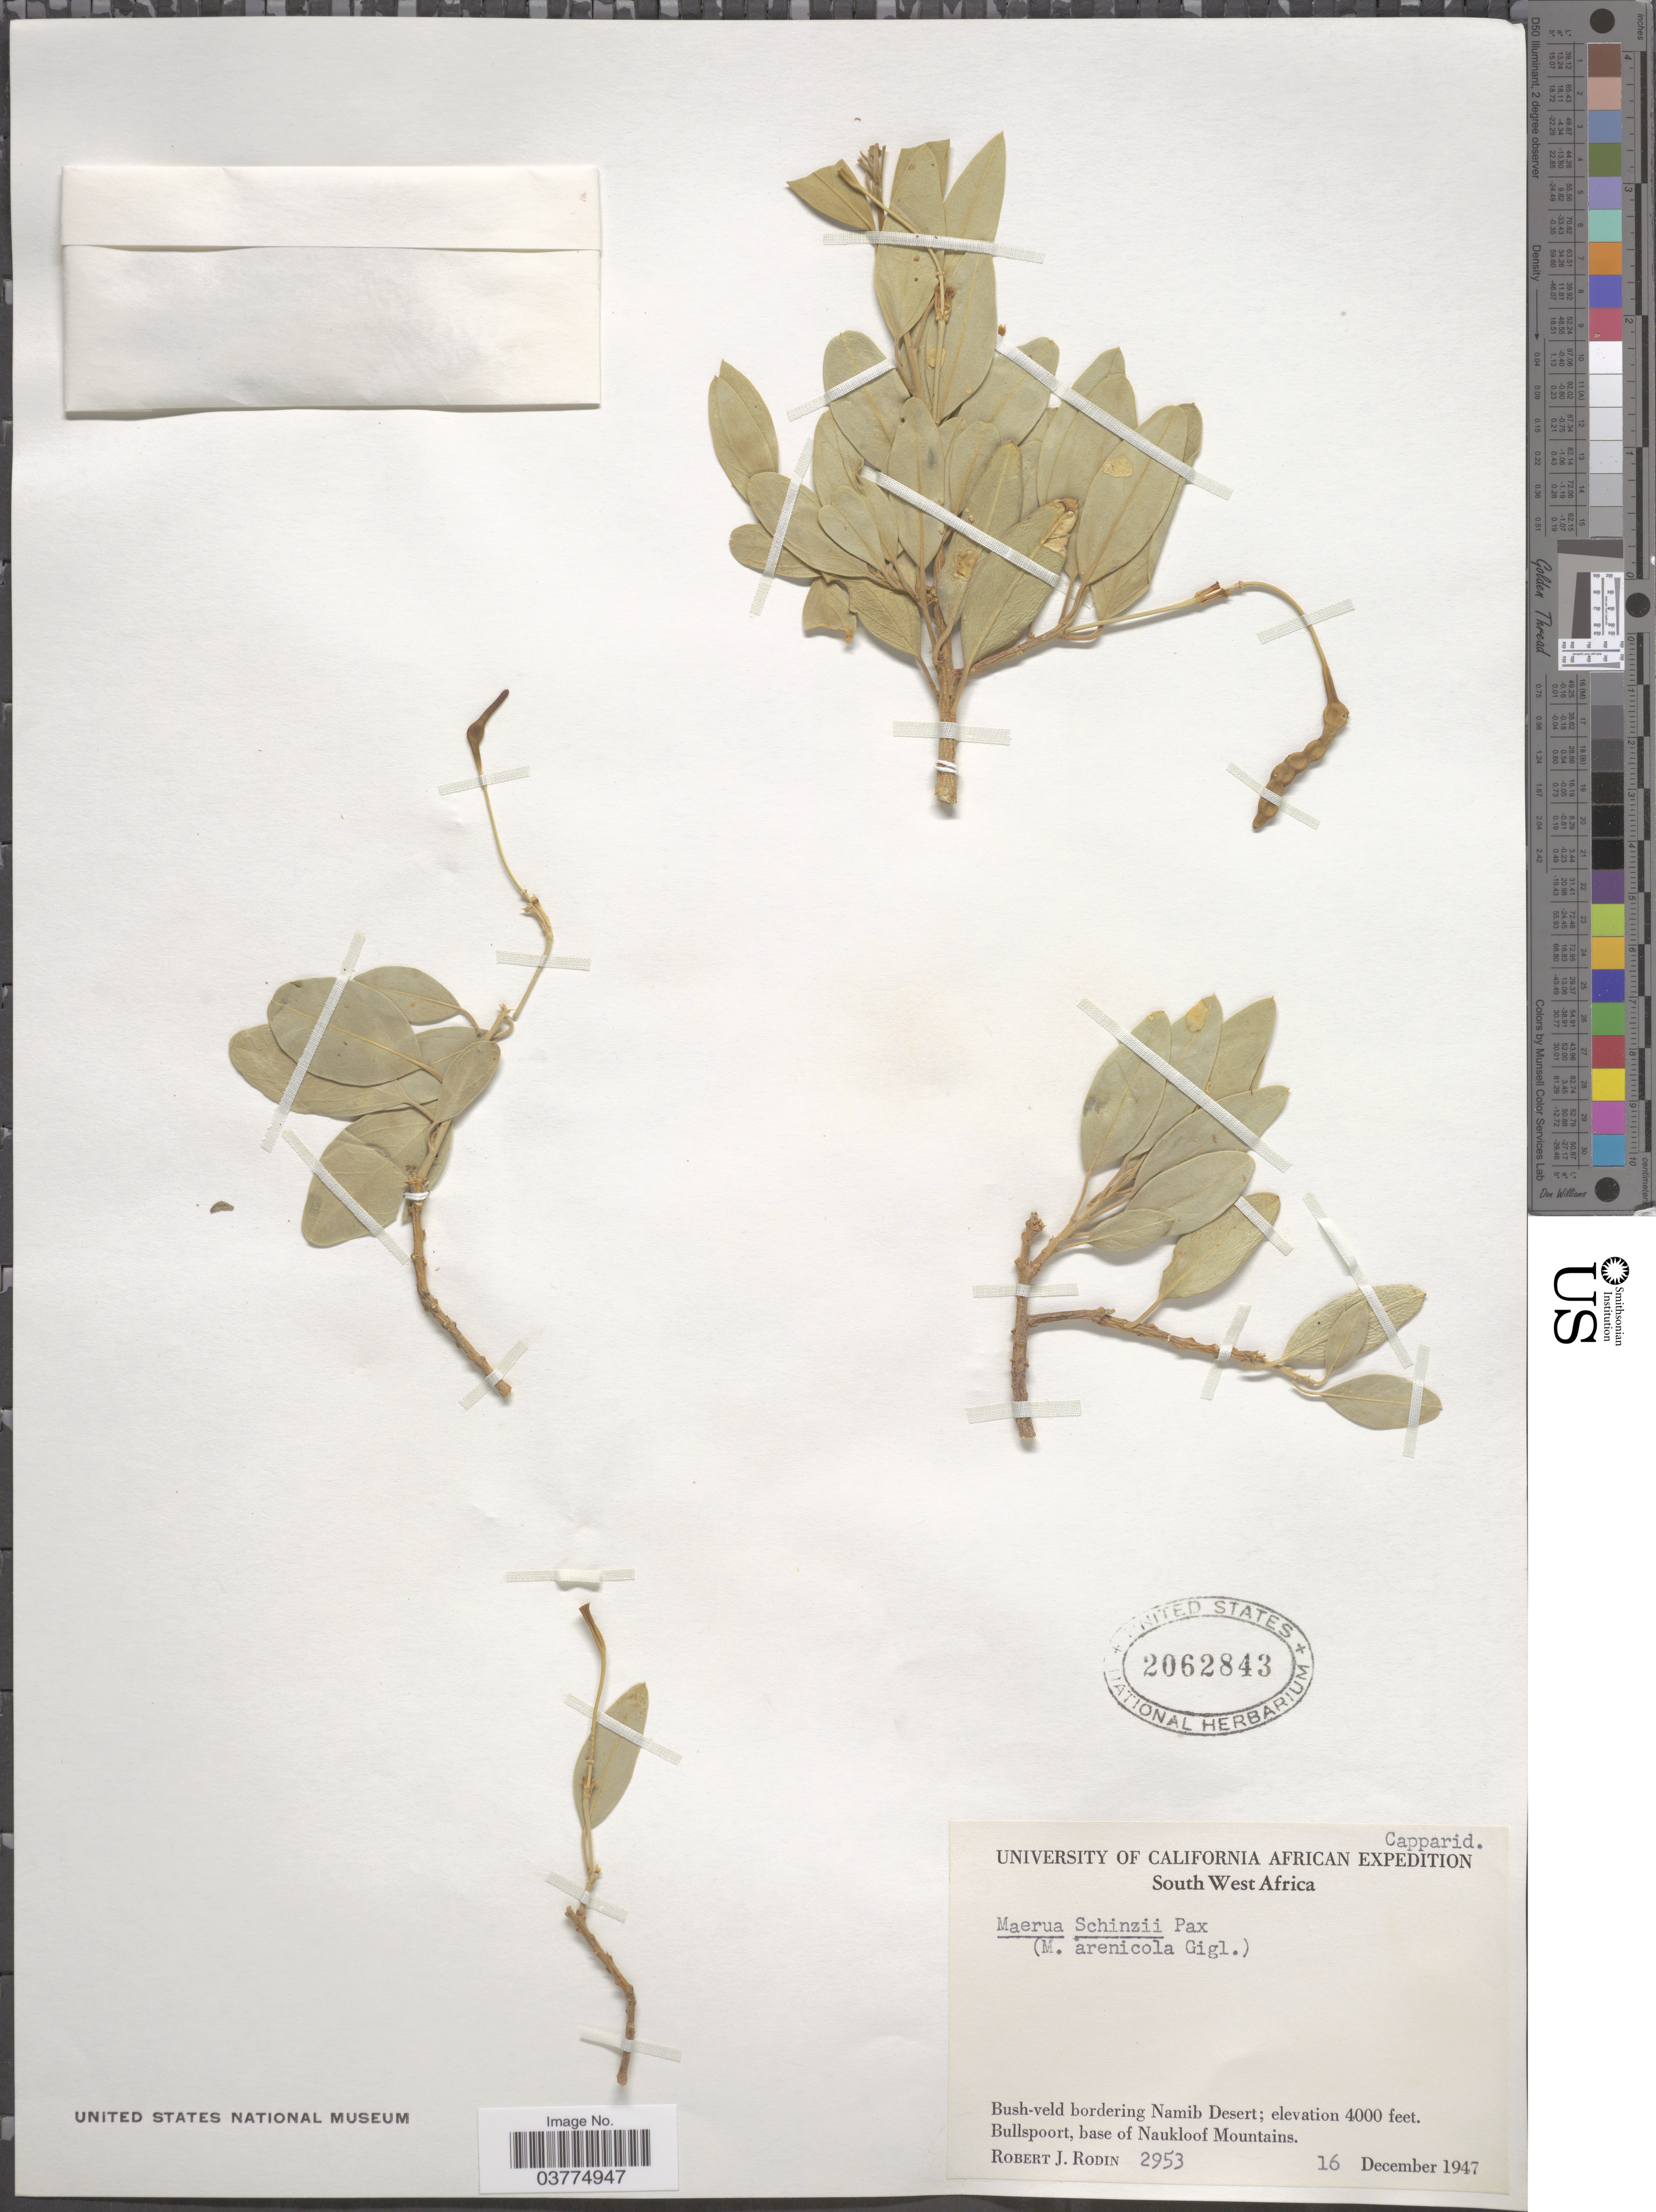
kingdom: Plantae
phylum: Tracheophyta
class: Magnoliopsida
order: Brassicales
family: Capparaceae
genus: Maerua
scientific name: Maerua schinzii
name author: Pax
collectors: R. J. Rodin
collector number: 2953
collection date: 1947-12-16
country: Namibia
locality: South West Africa. Bush-veld bordering Namib Desert; Bullspoort, base of Naukloof Mountains.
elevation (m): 1219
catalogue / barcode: US 2062843